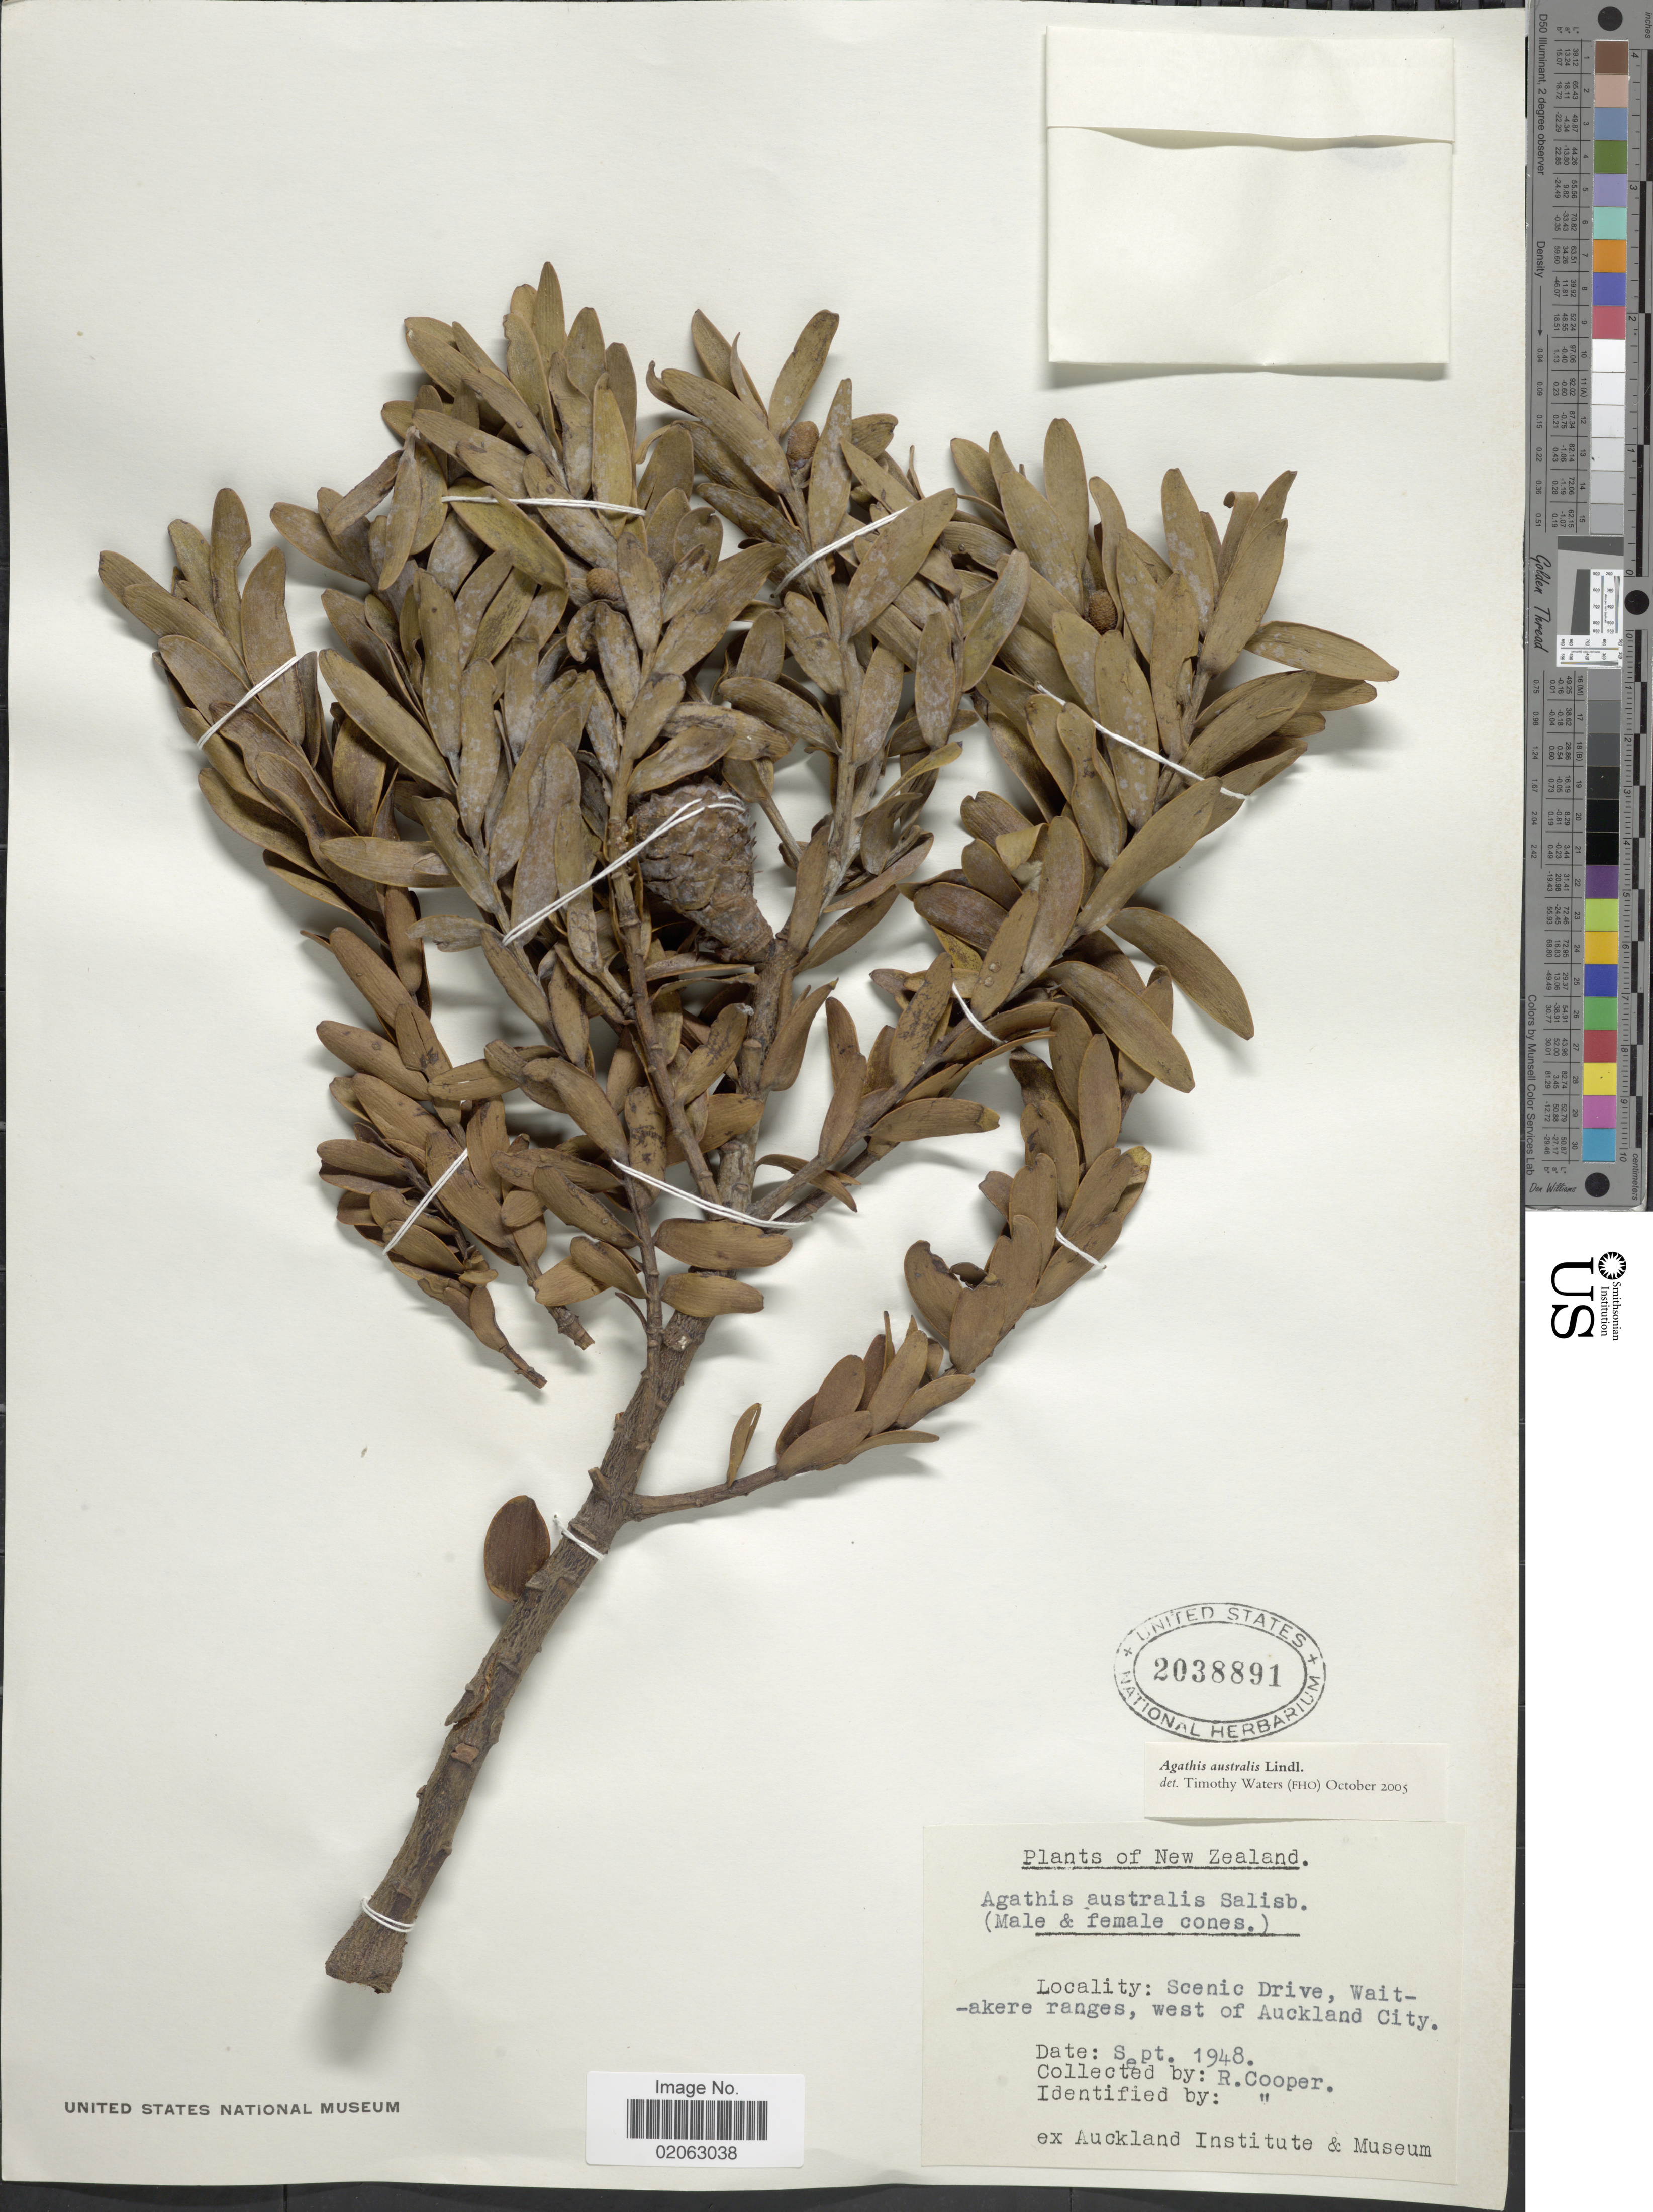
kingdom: Plantae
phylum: Tracheophyta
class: Pinopsida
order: Pinales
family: Araucariaceae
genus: Agathis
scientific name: Agathis australis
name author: (D. Don) Lindl.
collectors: R. Cooper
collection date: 1948-09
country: New Zealand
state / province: Auckland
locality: Scenic Drive, Wait-akere ranges, west of Auckland City.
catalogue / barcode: US 2038891